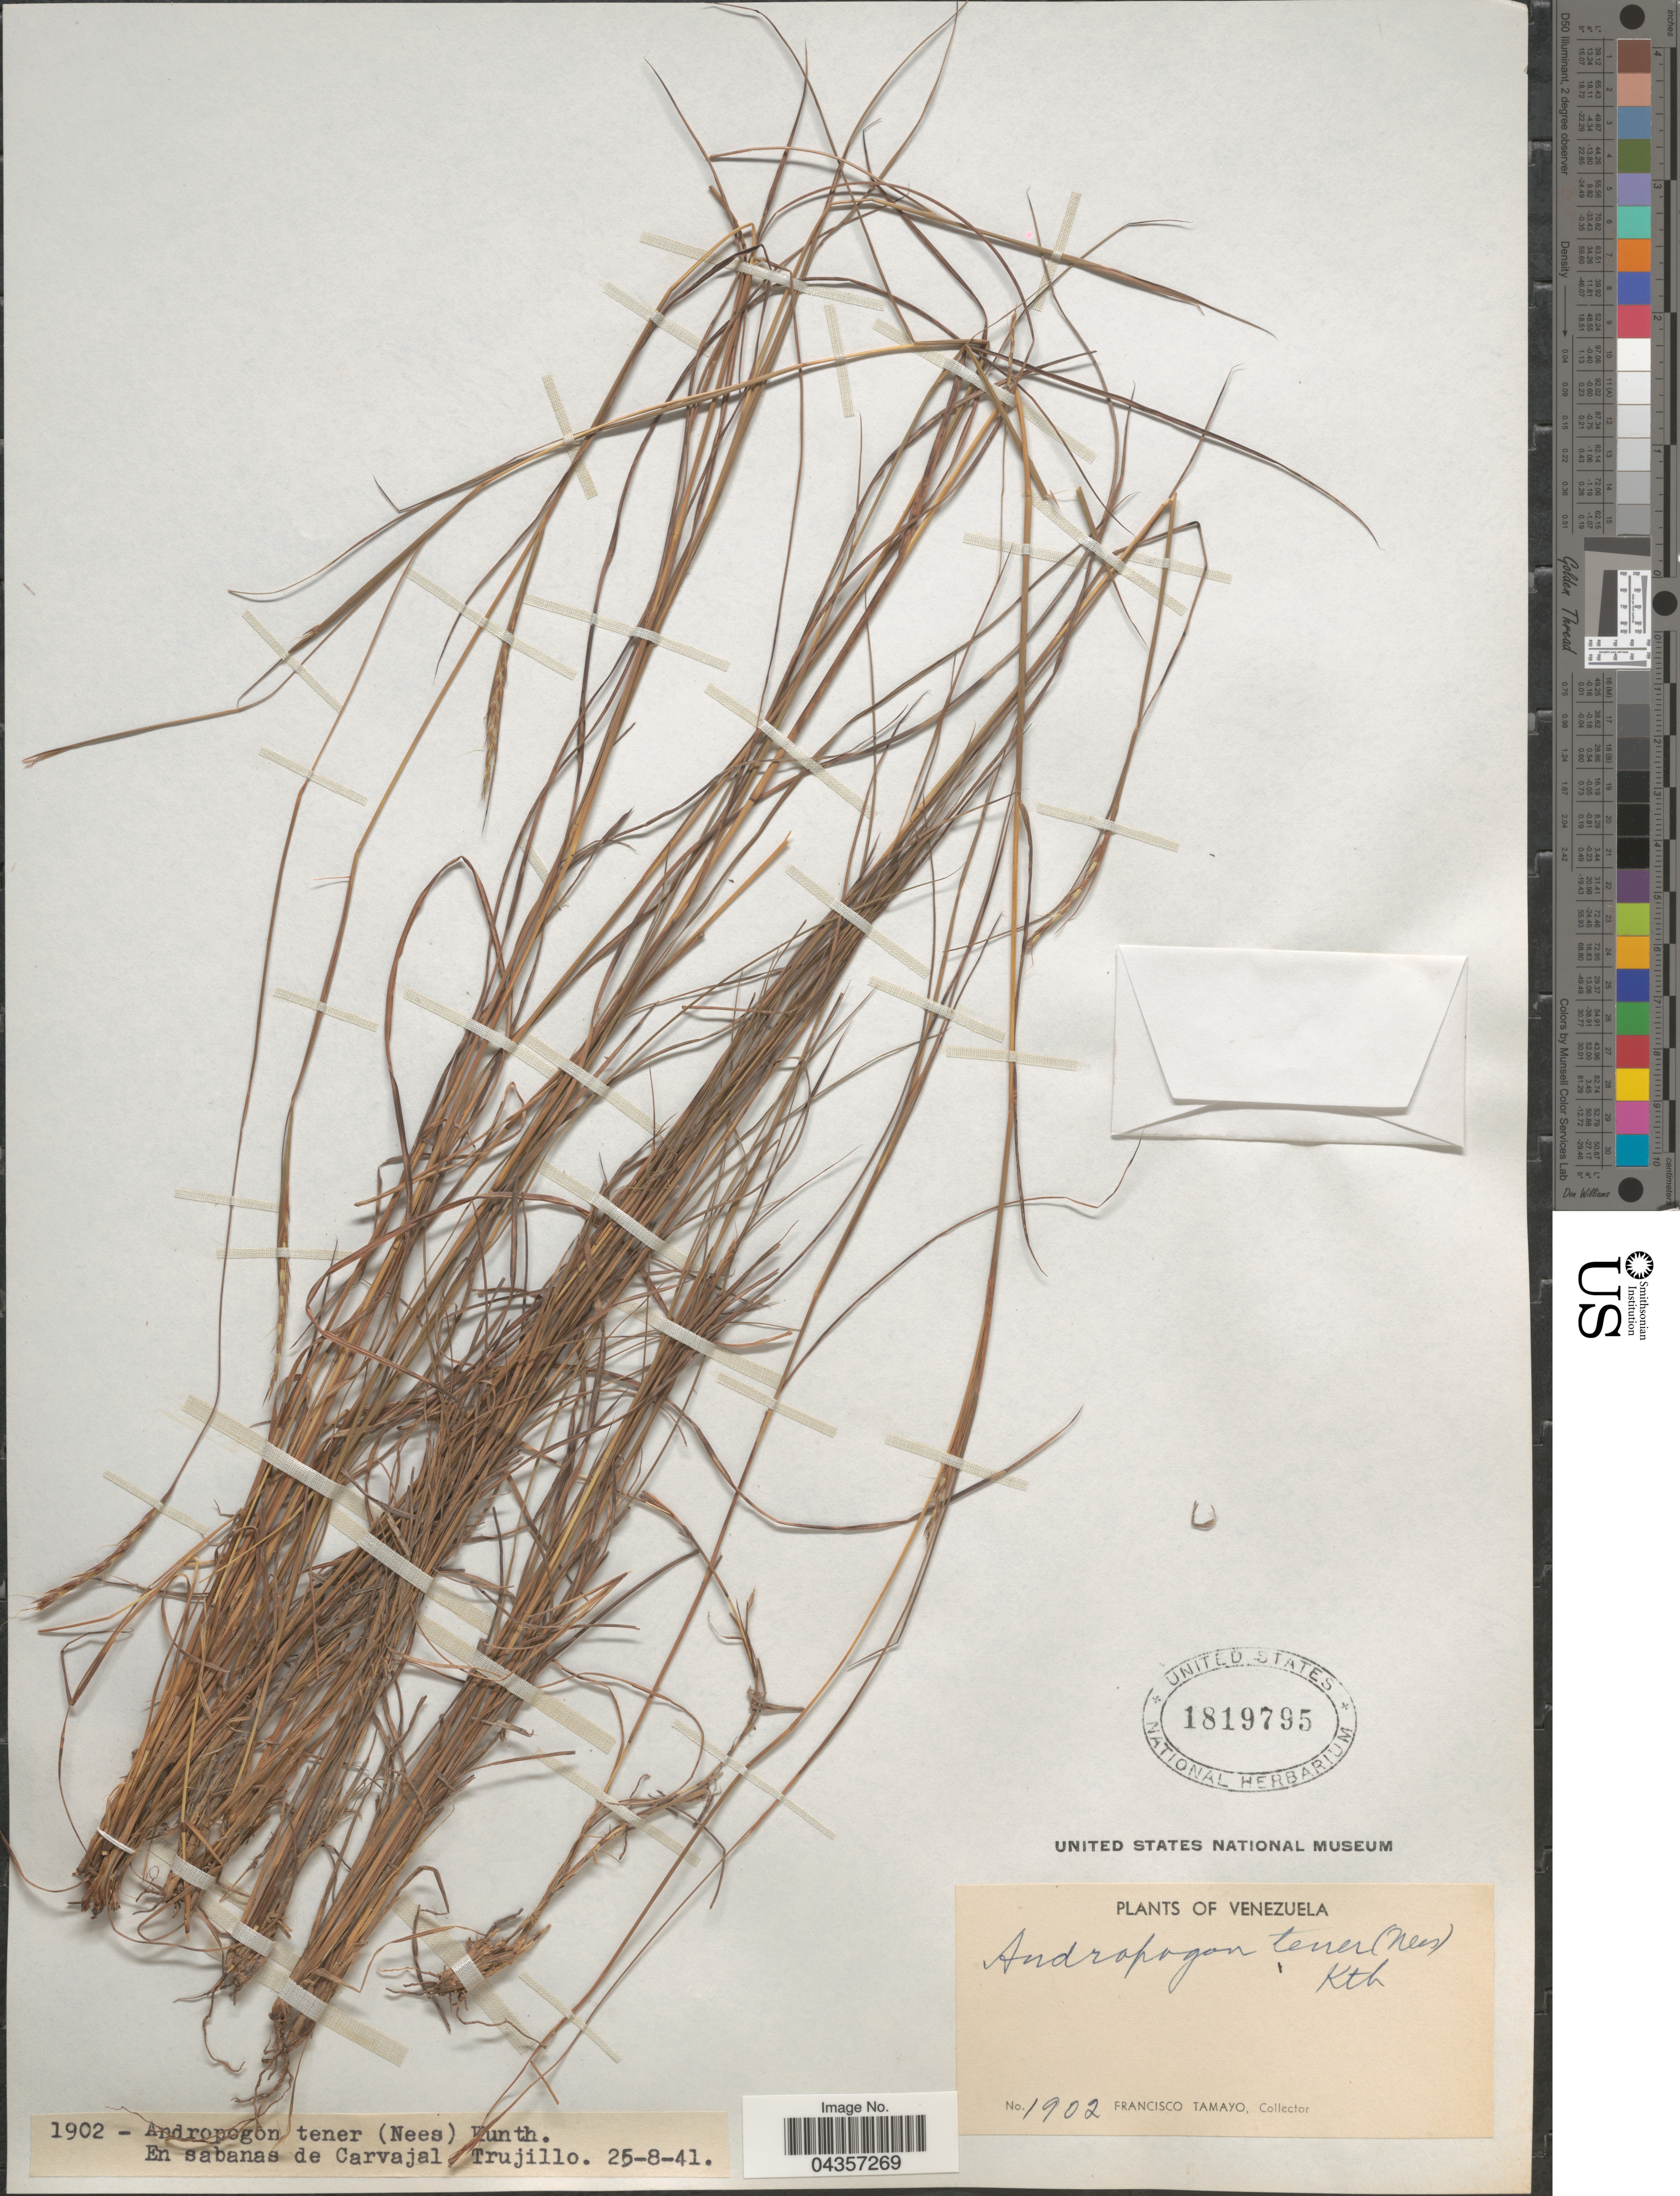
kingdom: Plantae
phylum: Tracheophyta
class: Liliopsida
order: Poales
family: Poaceae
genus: Schizachyrium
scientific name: Schizachyrium tenerum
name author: Nees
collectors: F. Tamayo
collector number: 1902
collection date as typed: Transcribed d/m/y: 25/8/41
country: Venezuela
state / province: Trujillo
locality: En sabanas de Carvajal Trujillo.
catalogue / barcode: US 1819795